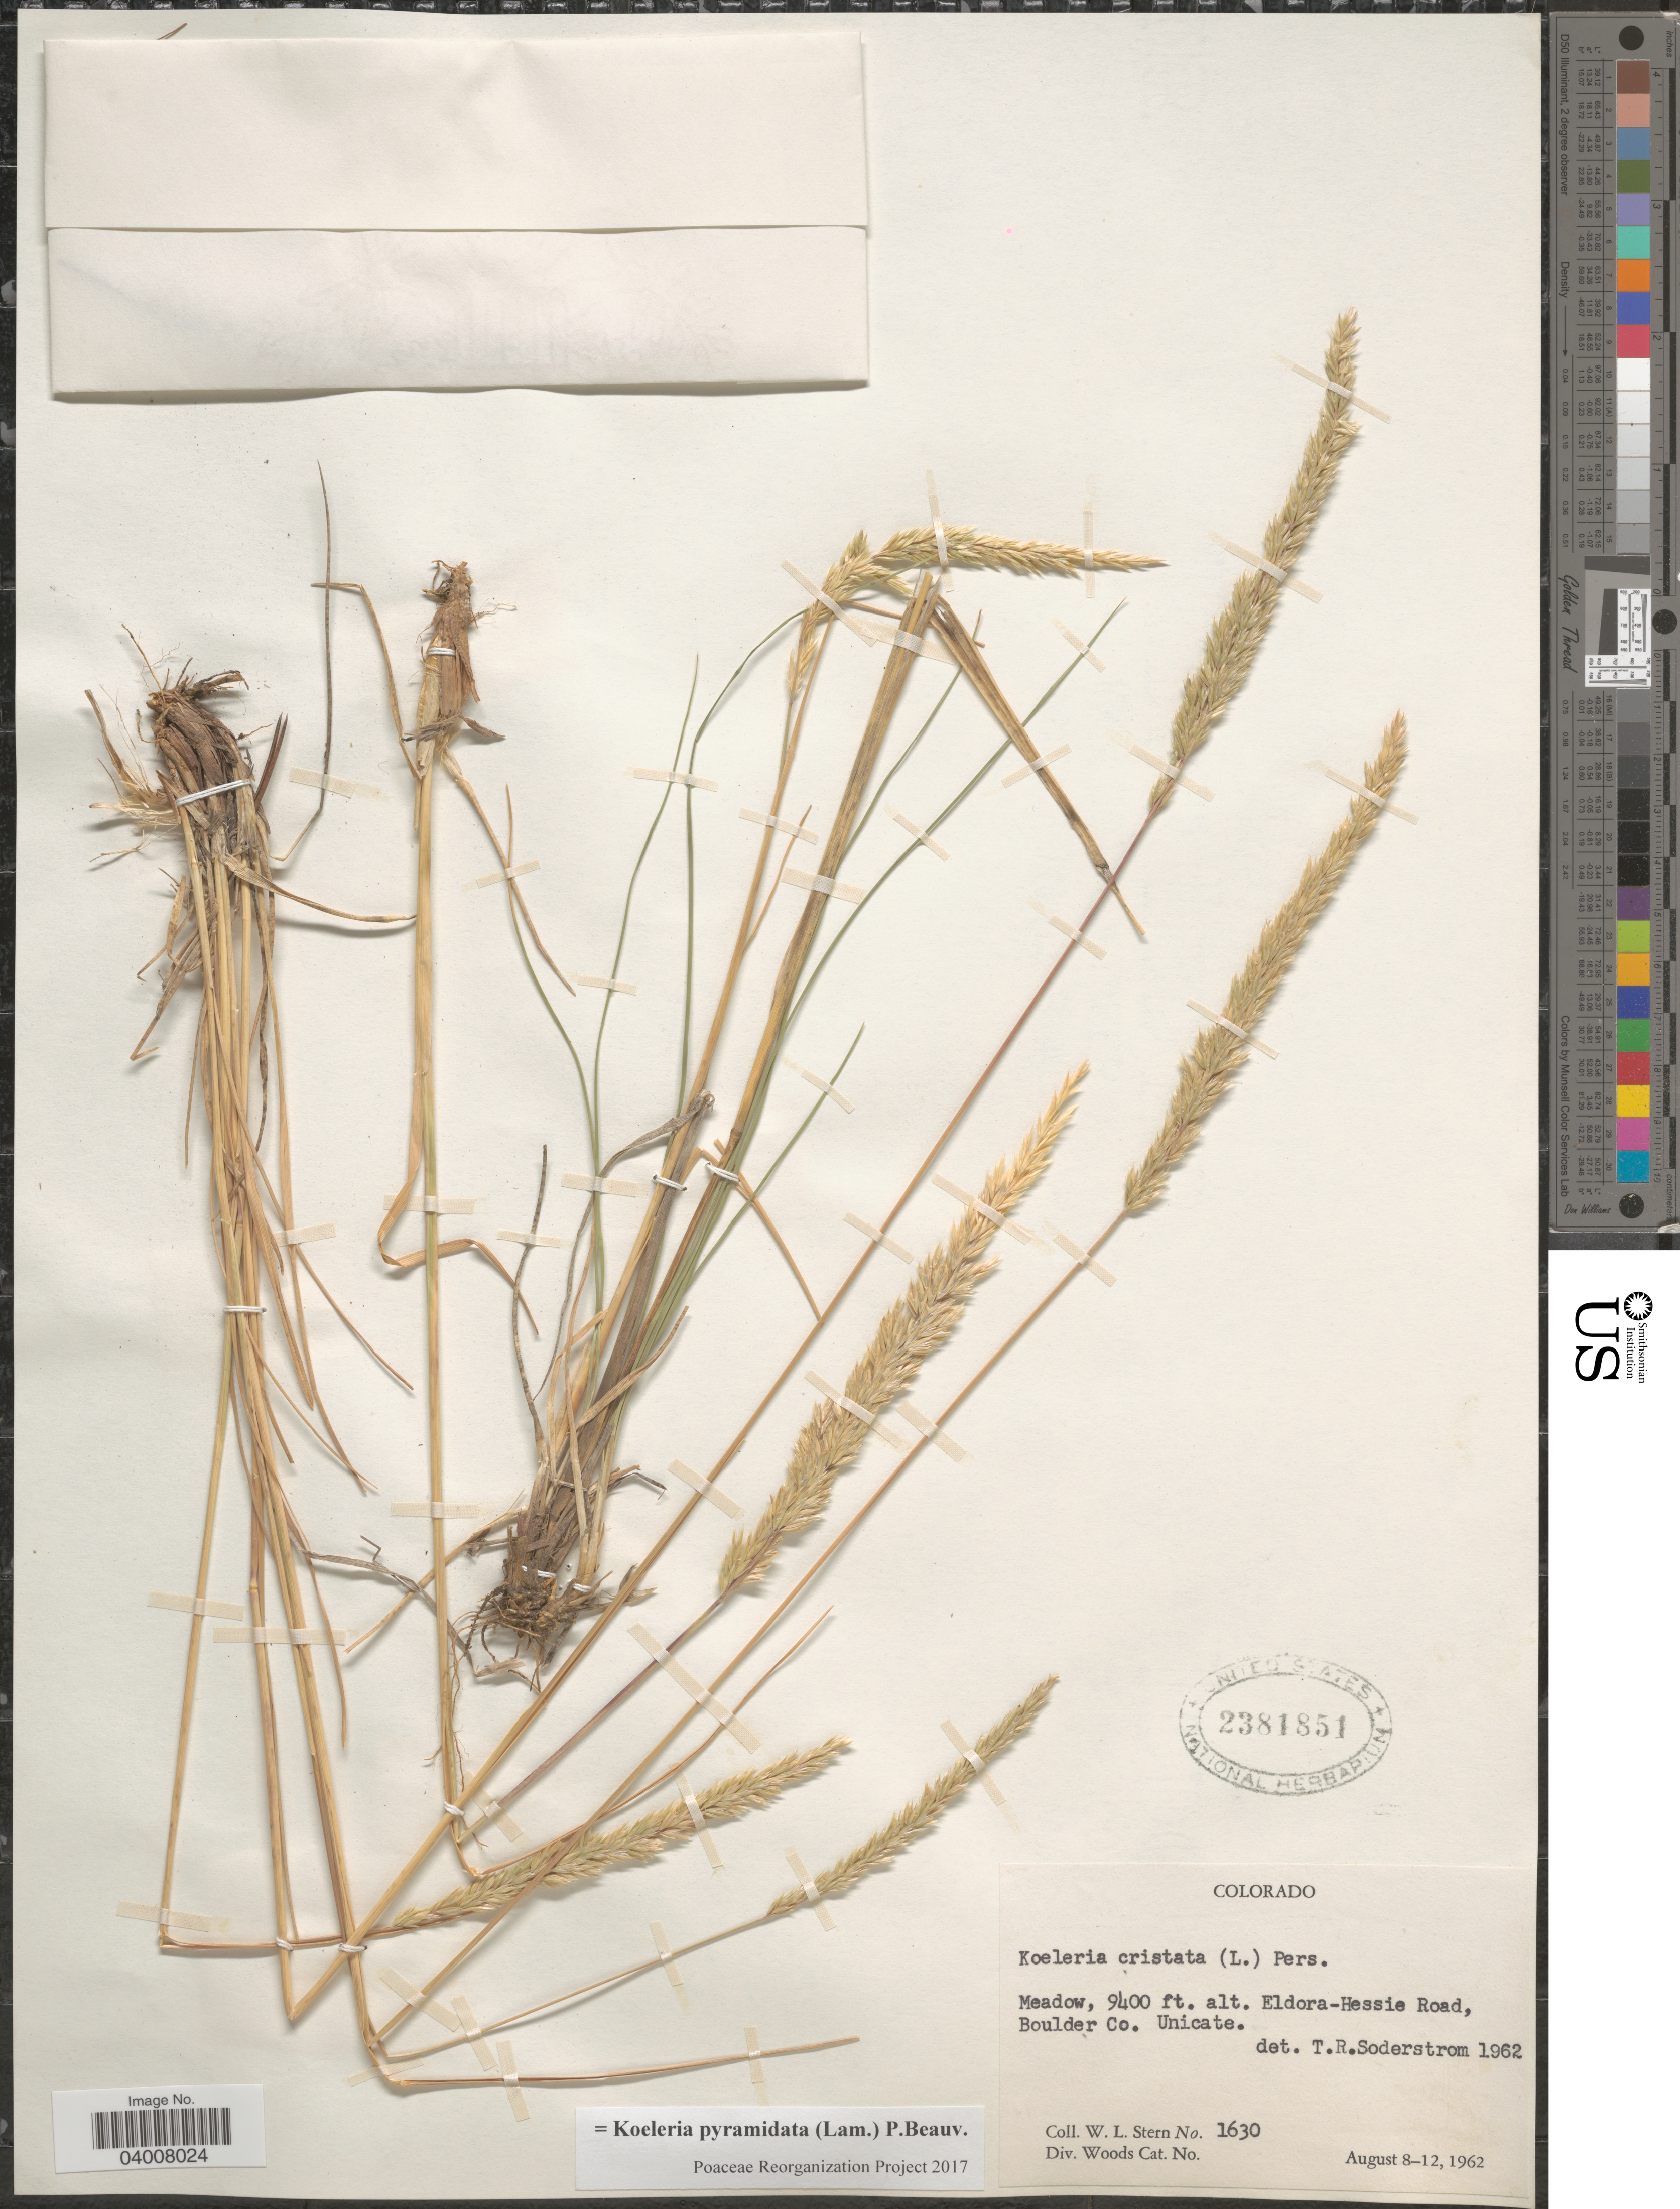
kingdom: Plantae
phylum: Tracheophyta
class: Liliopsida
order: Poales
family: Poaceae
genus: Koeleria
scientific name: Koeleria pyramidata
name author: (Lam.) P. Beauv.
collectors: W. L. Stern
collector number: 1630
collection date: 1962-08-08/1962-08-12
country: United States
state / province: Colorado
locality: Meadow, Eldora-Hessie Road, Boulder Co. Unicate.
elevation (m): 2865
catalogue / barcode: US 2381851